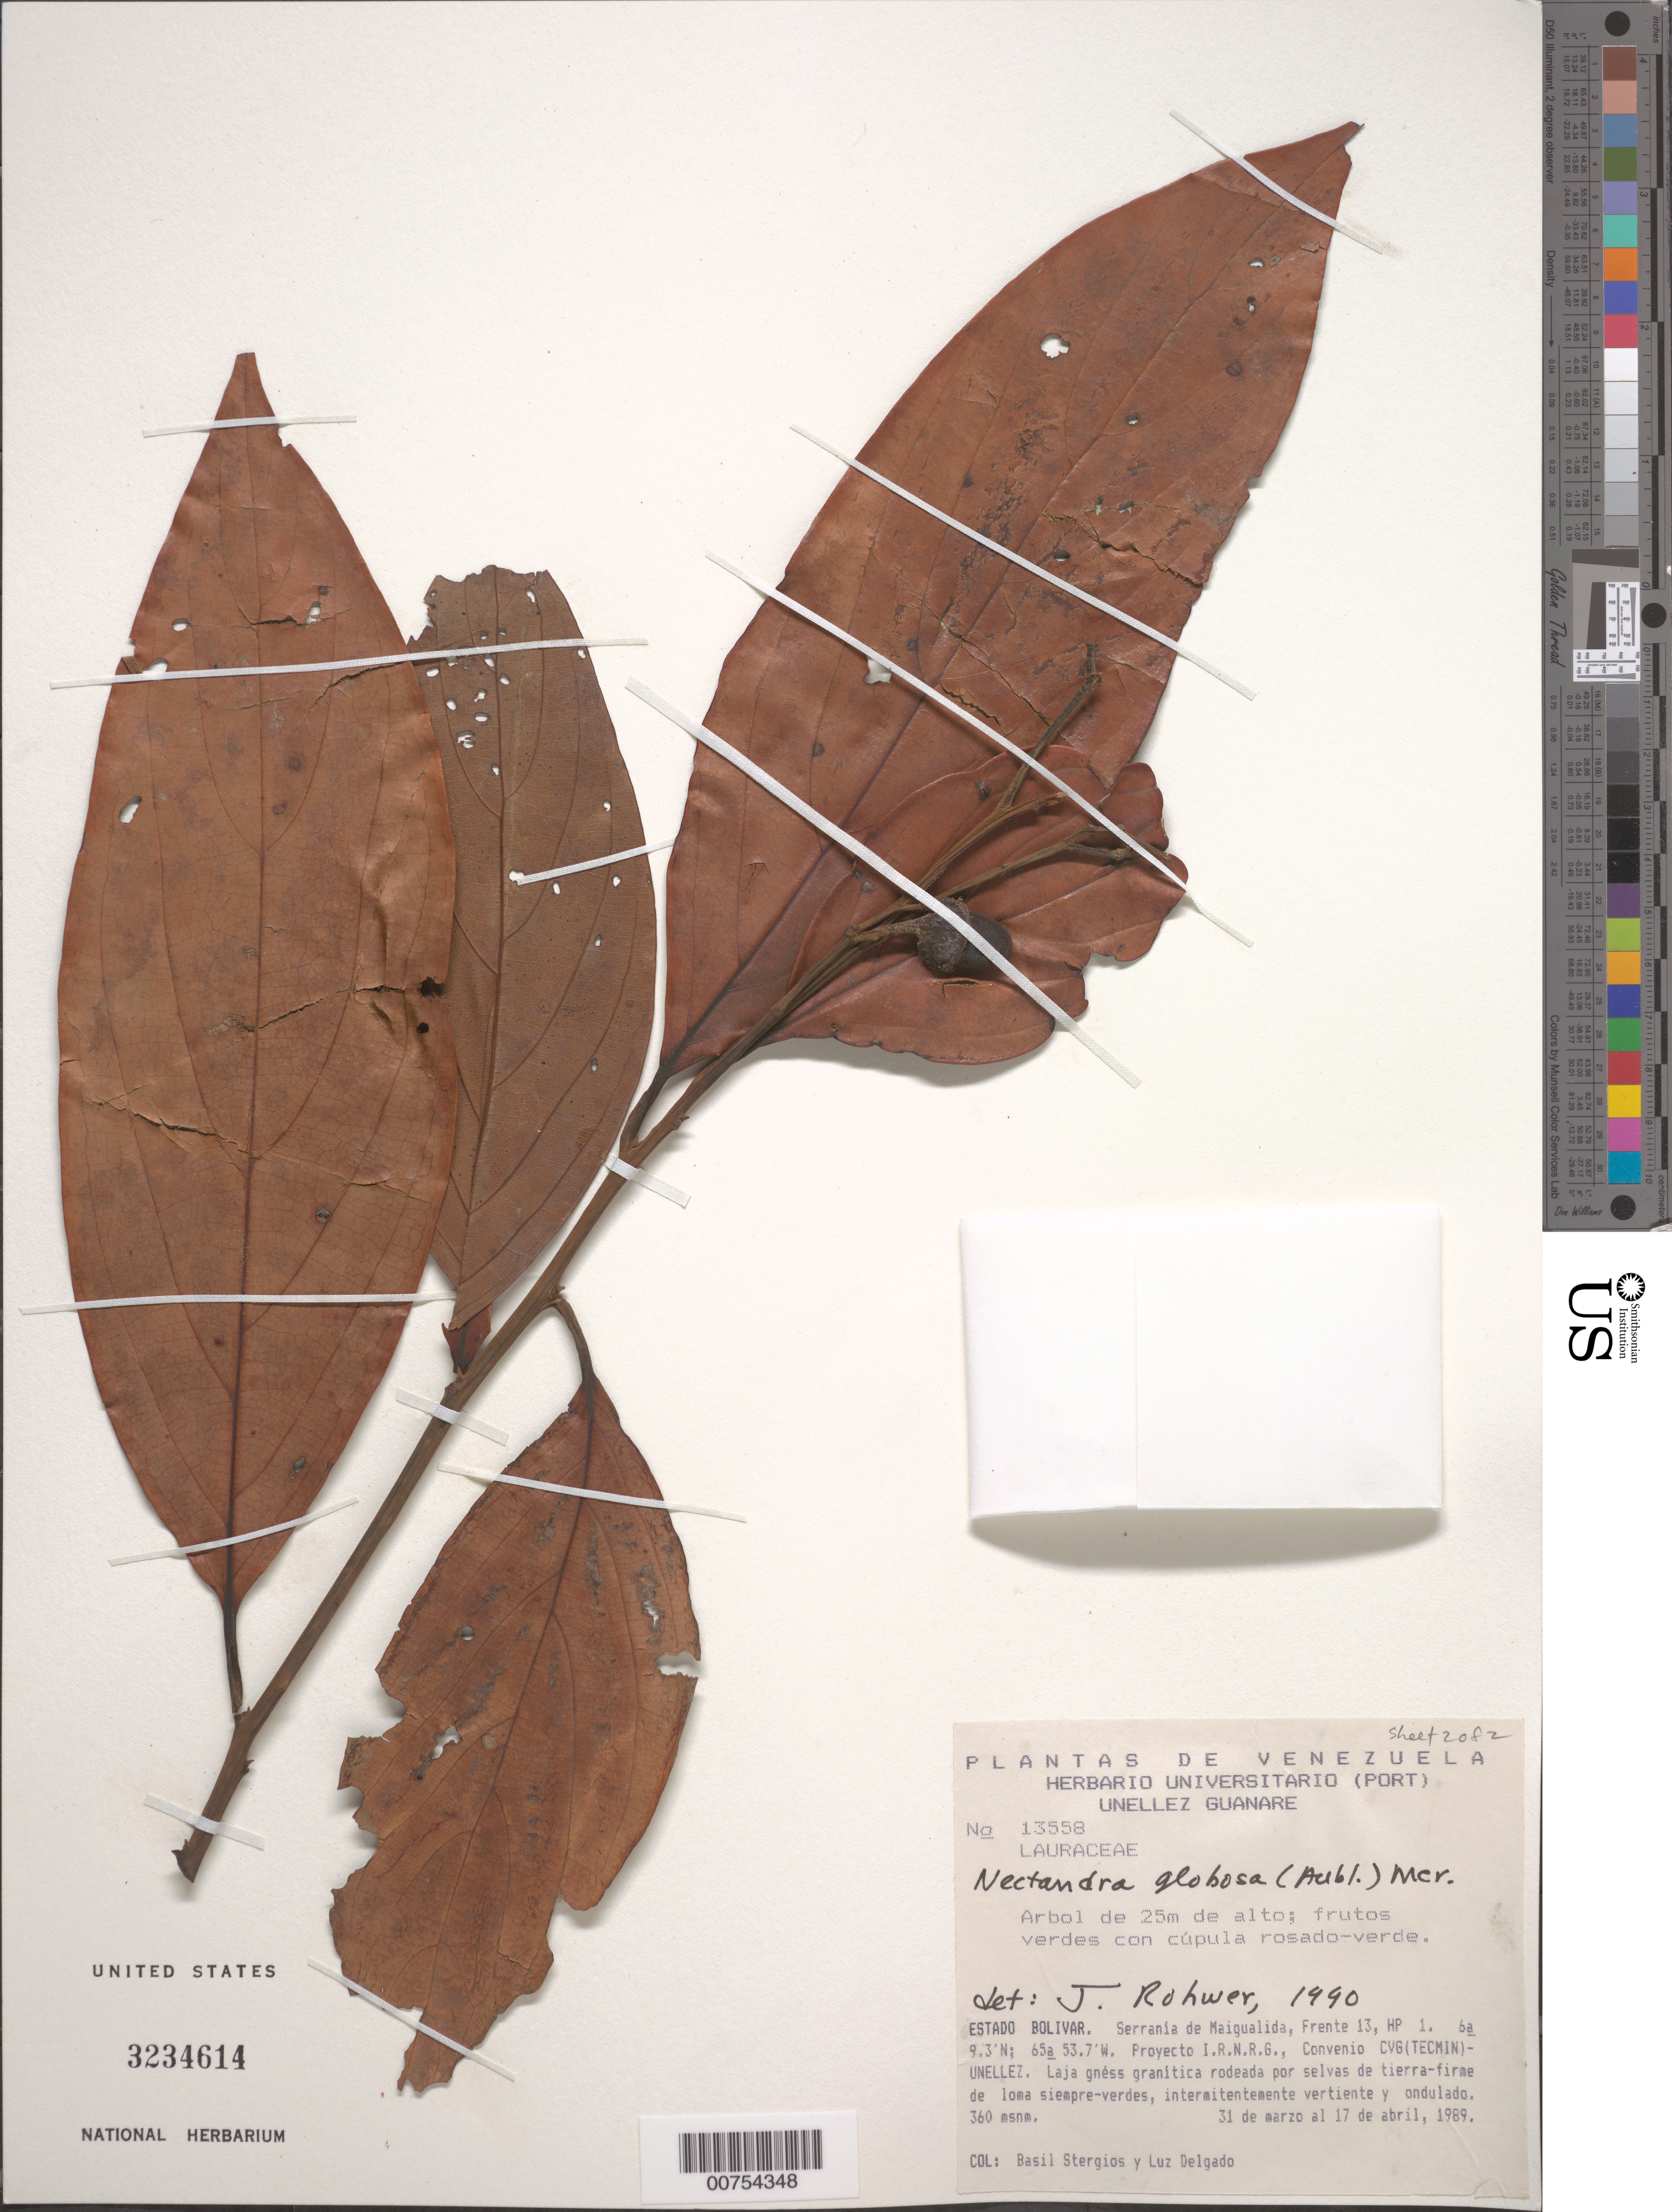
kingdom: Plantae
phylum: Tracheophyta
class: Magnoliopsida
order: Laurales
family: Lauraceae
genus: Nectandra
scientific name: Nectandra globosa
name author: (Aubl.) Mez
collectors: B. G. Stergios & L. Delgado V.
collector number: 13558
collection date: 1989-03-31/1989-04-17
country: Venezuela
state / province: Bolivar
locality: Serrania Maigualida, E del río Caura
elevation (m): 360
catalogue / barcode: US 3234614